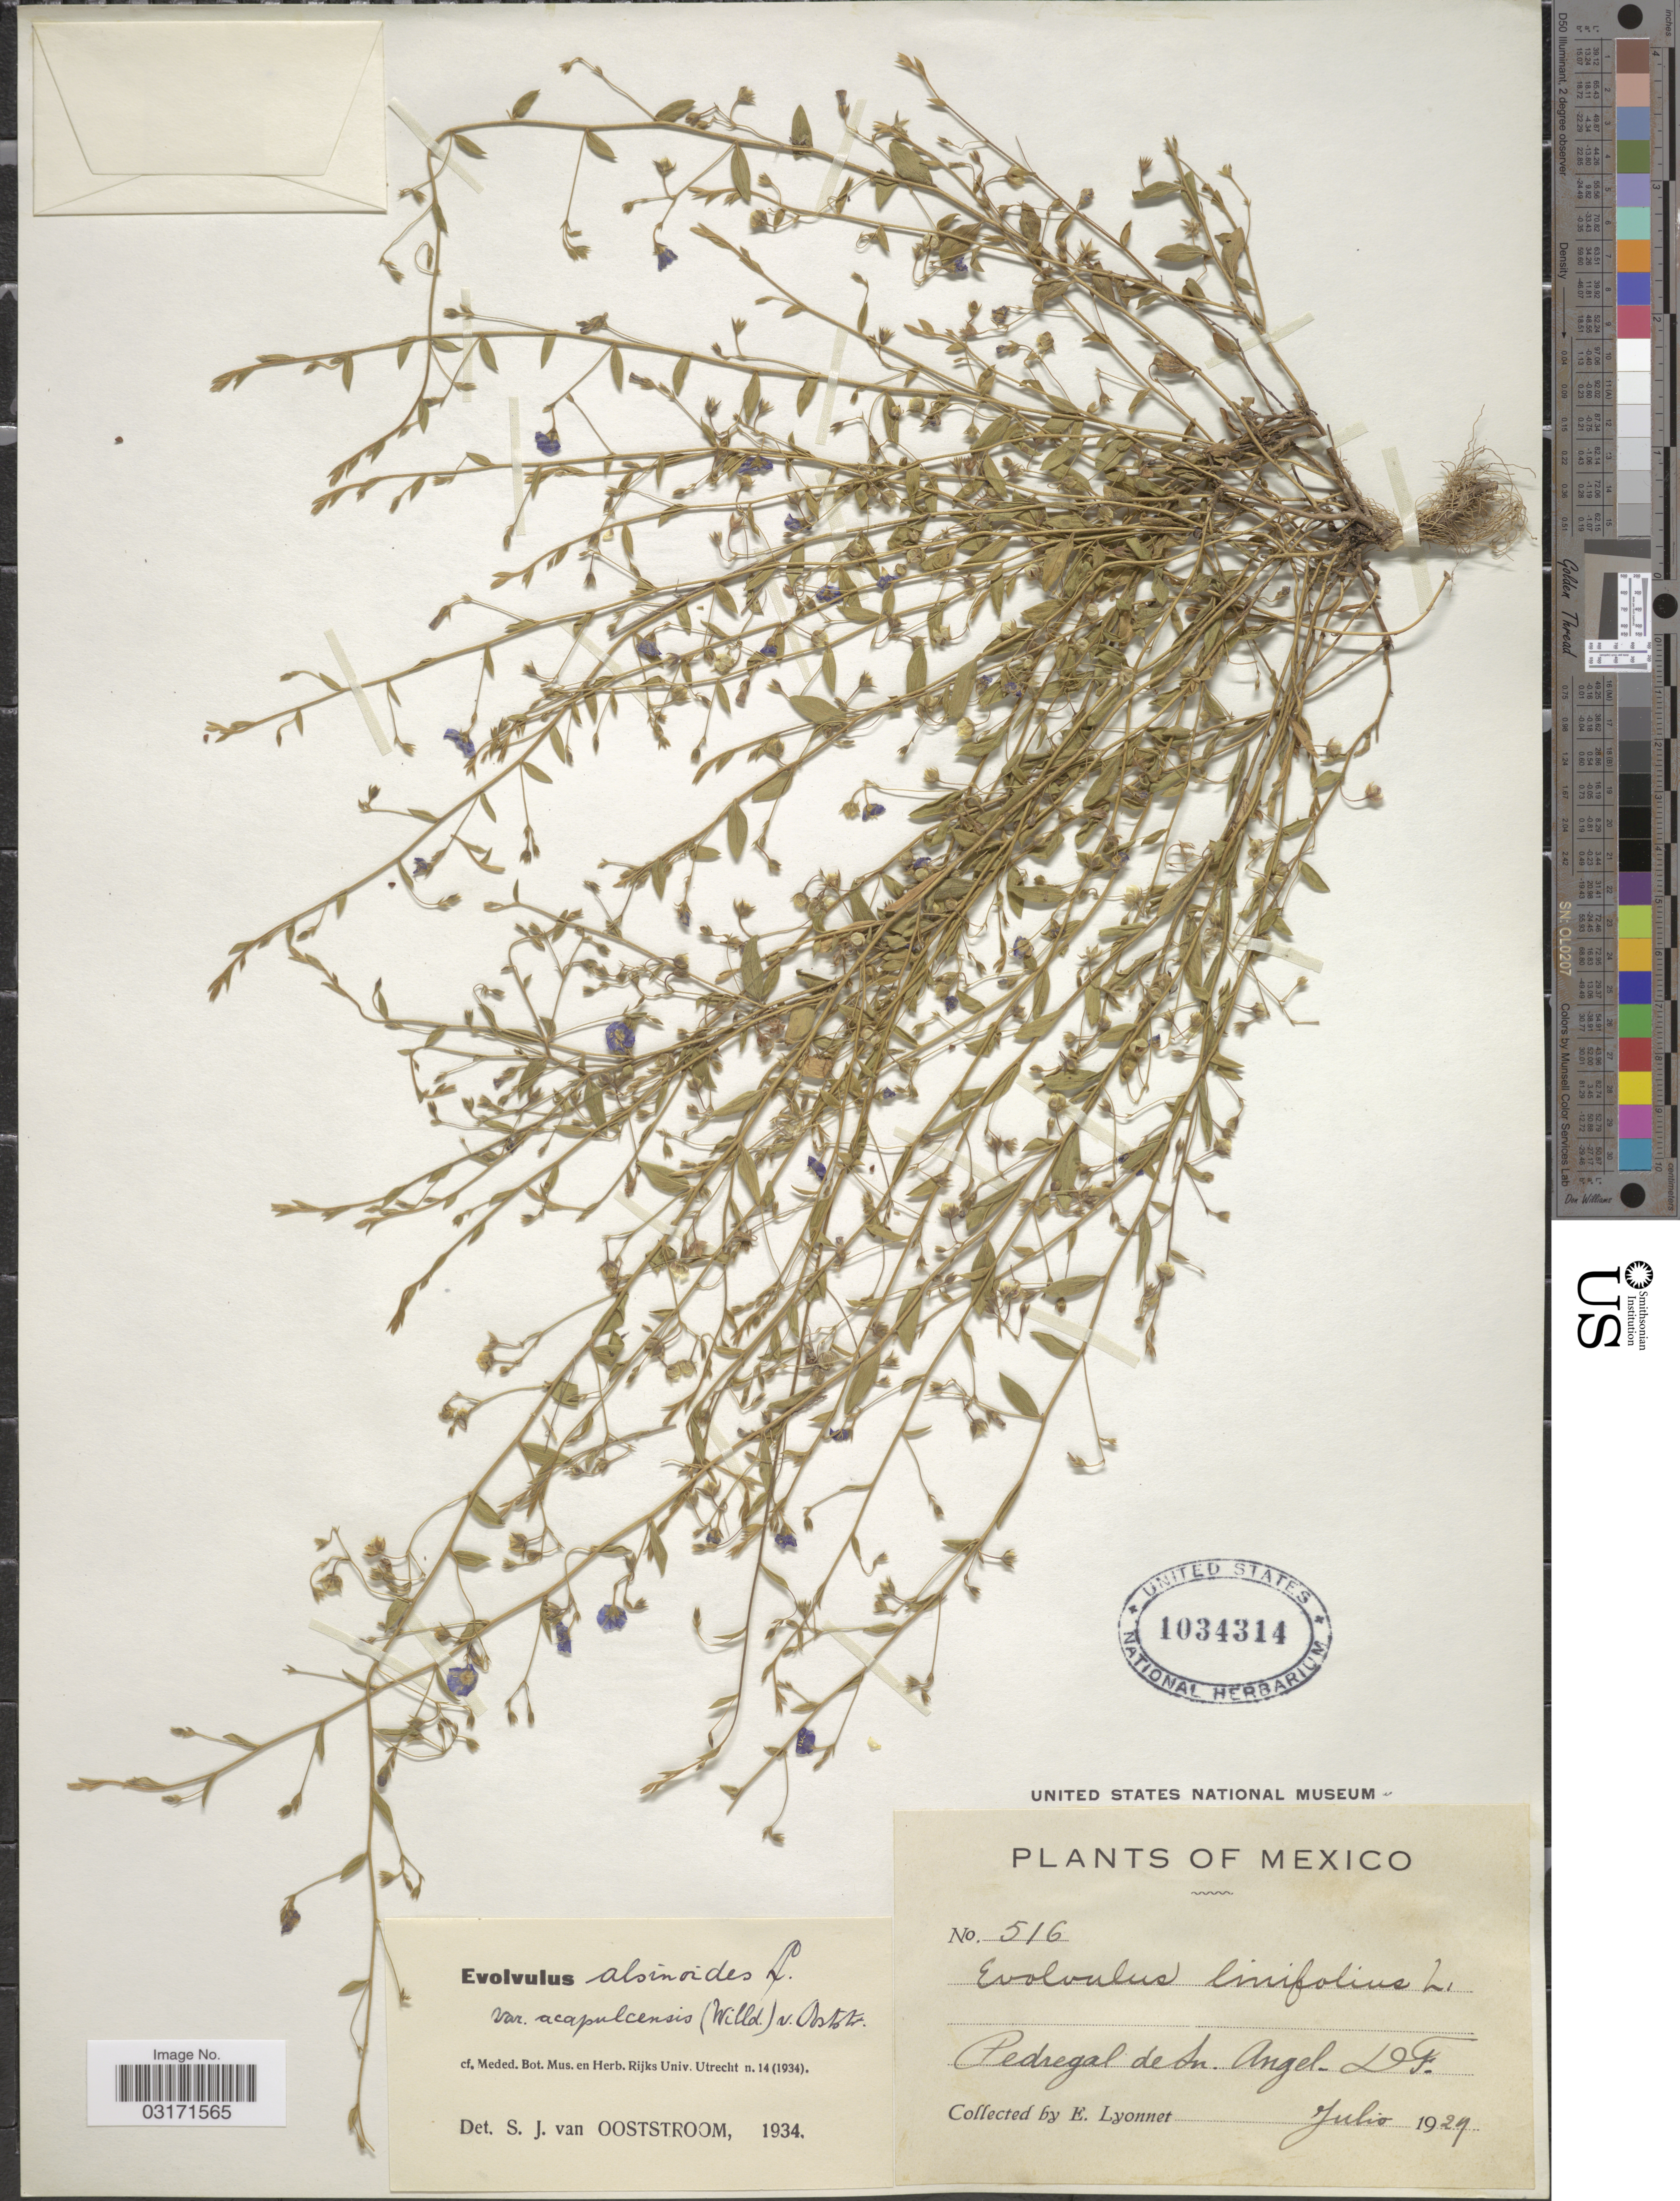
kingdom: Plantae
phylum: Tracheophyta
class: Magnoliopsida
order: Solanales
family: Convolvulaceae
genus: Evolvulus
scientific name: Evolvulus alsinoides var. acapulcensis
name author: (Willd. ex Schult.) Ooststr.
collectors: E. Lyonnet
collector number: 516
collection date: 1929-07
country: Mexico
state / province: Distrito Federal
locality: Pedregal de Sn. Angel, D.F.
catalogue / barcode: US 1034314